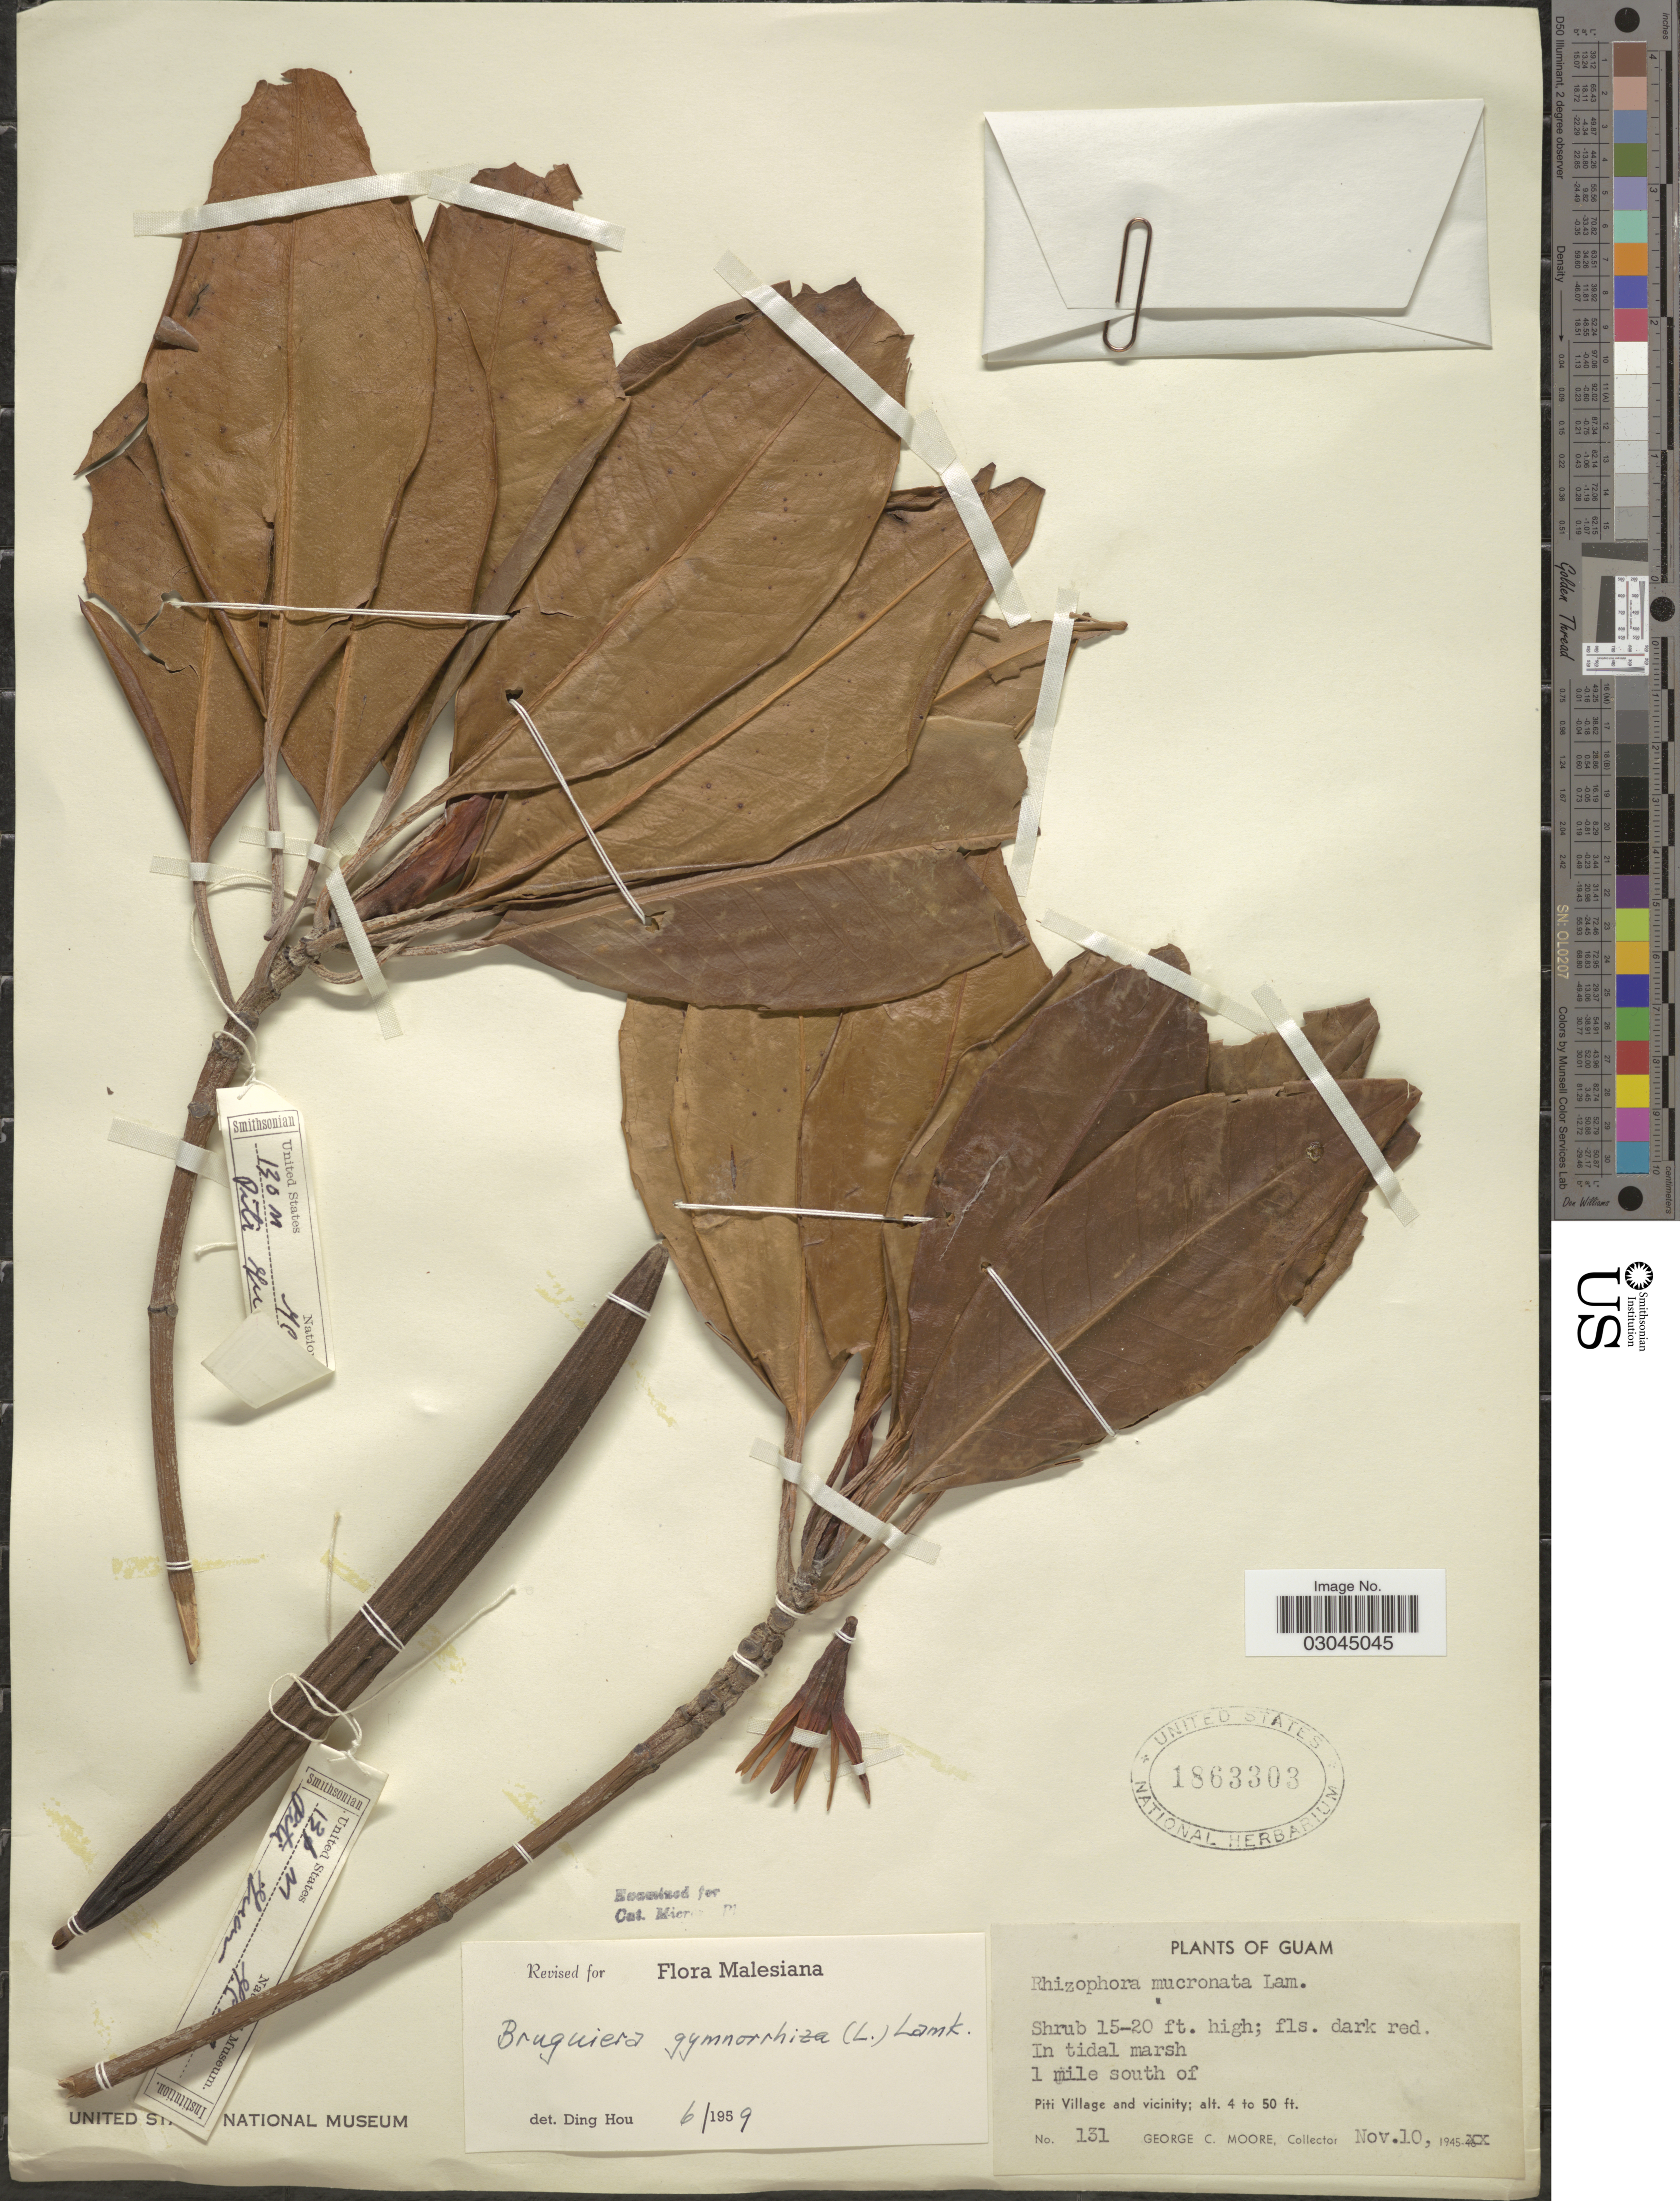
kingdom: Plantae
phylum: Tracheophyta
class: Magnoliopsida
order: Malpighiales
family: Rhizophoraceae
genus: Bruguiera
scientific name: Bruguiera gymnorhiza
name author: (L.) Savigny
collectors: G. C. Moore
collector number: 131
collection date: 1945-11-10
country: Guam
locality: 1 mile south of Piti Village and vicinity.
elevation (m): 1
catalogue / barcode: US 1863303